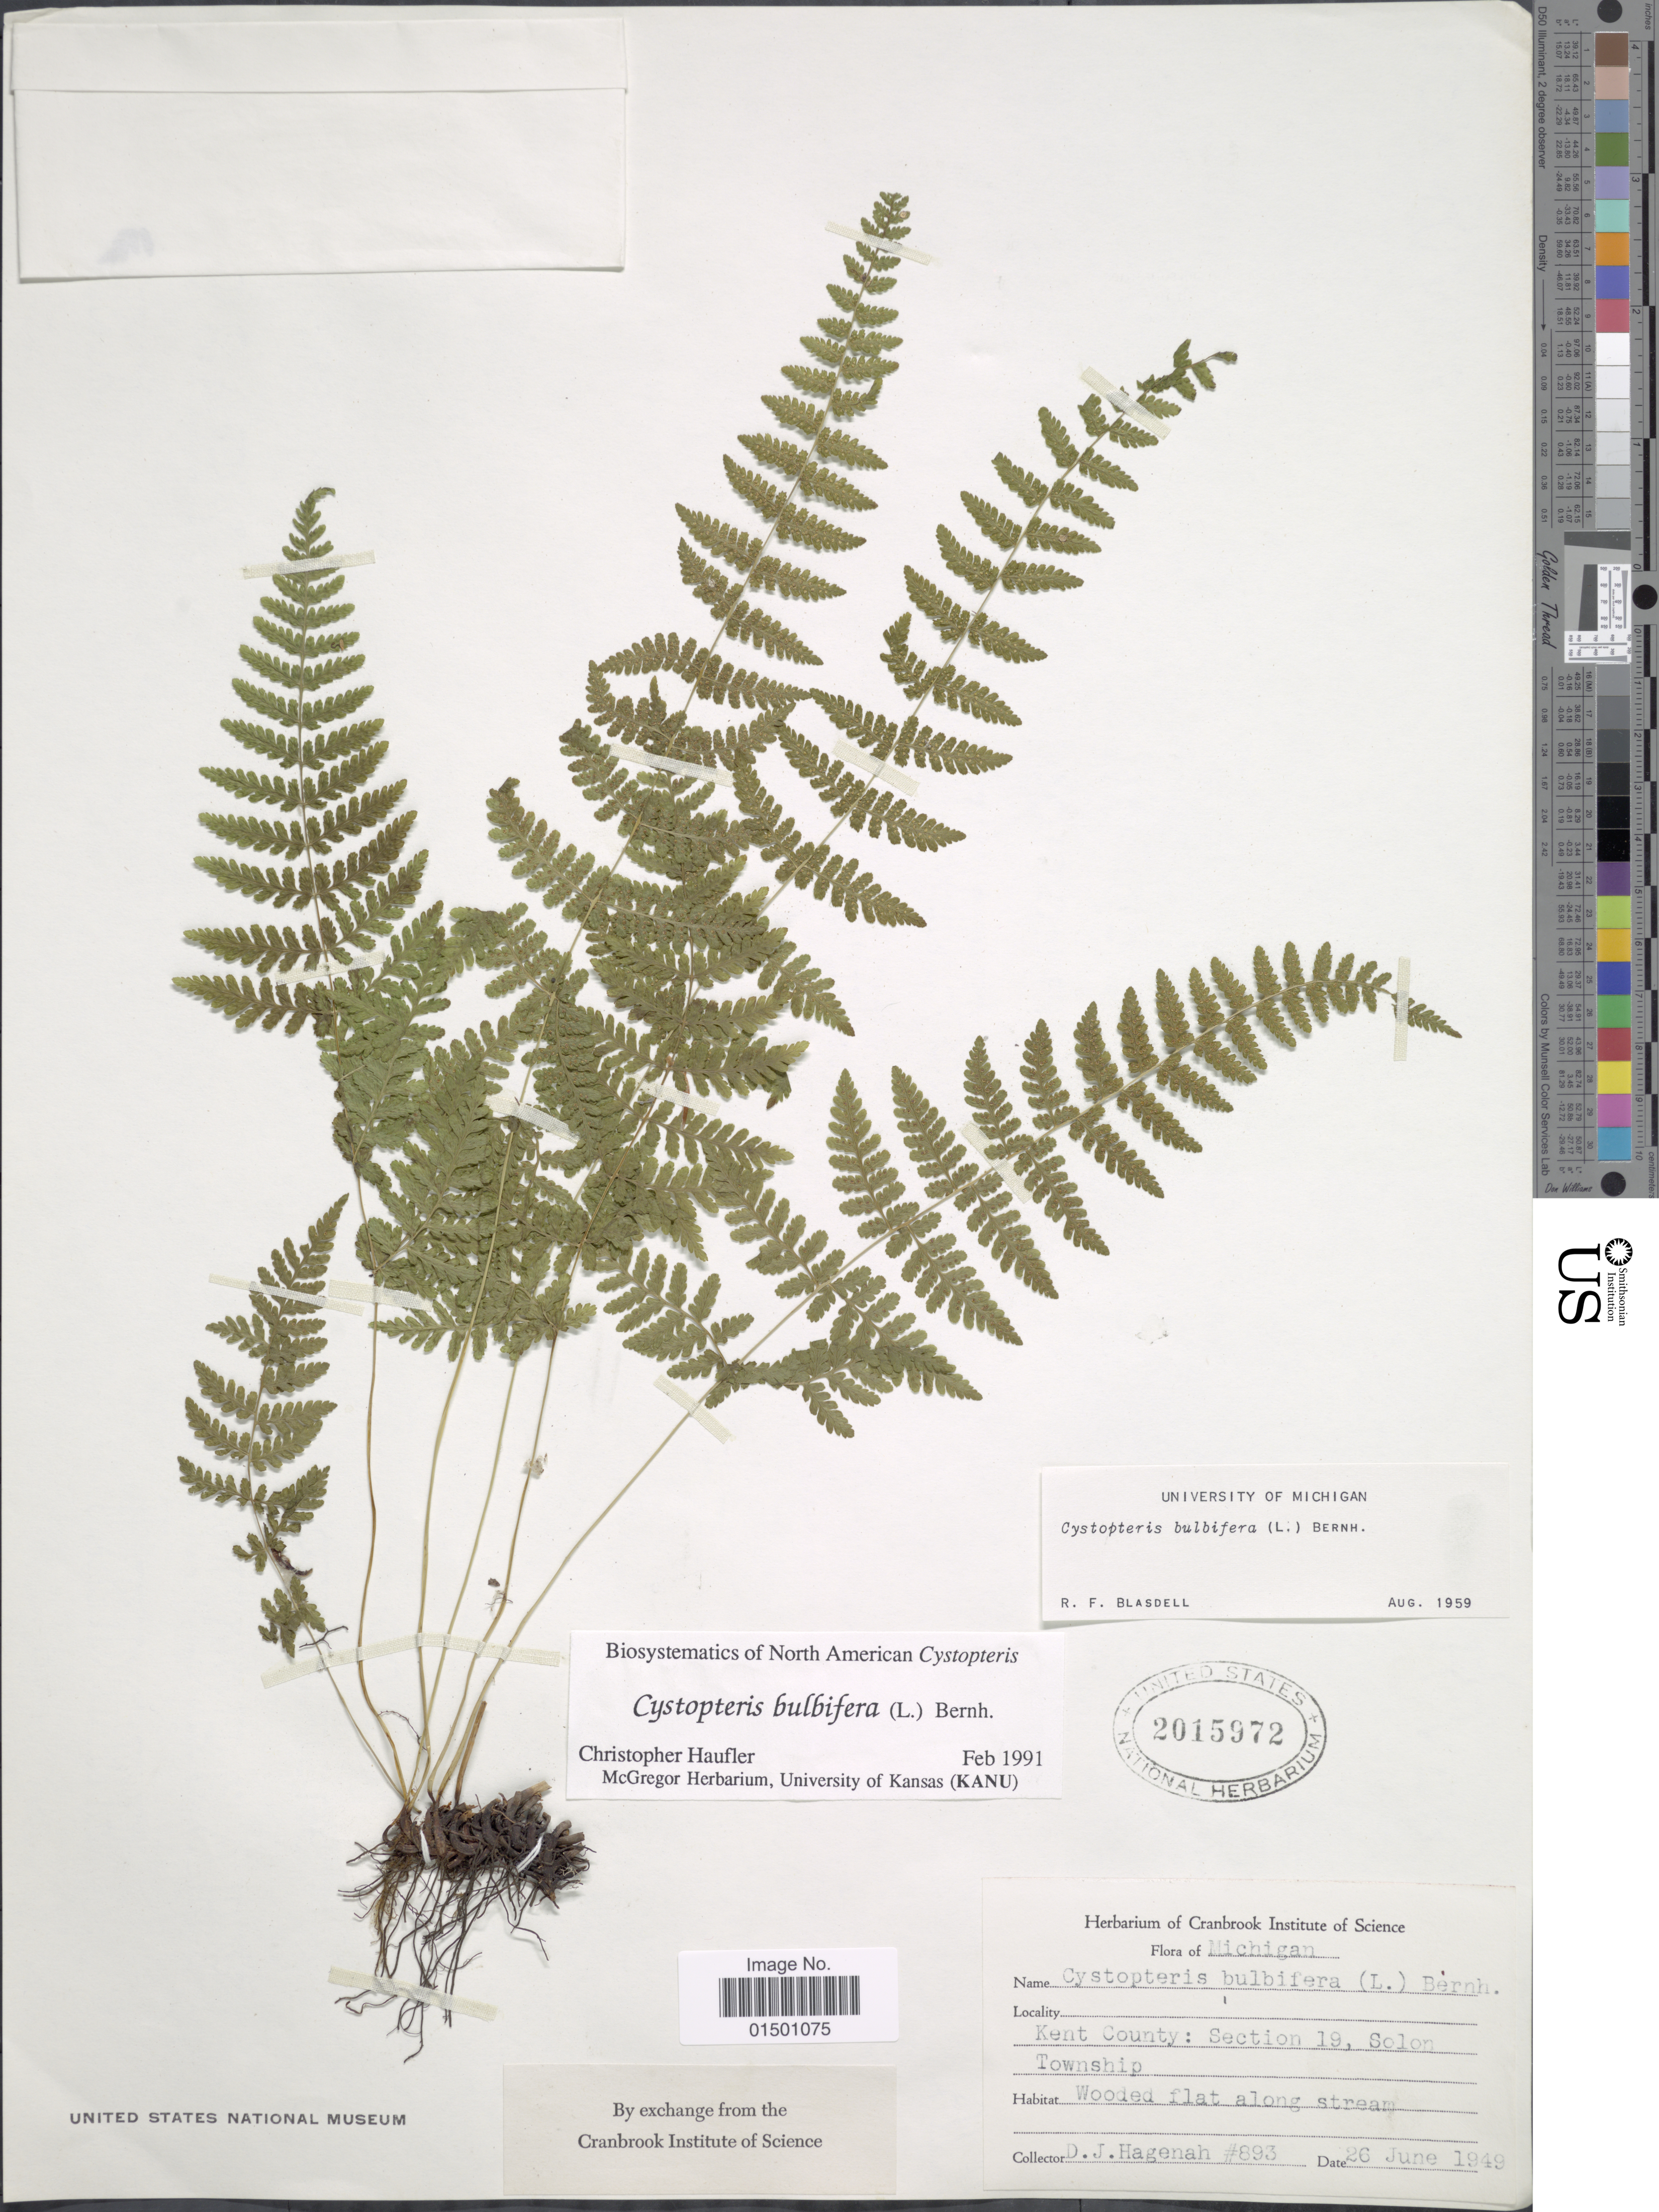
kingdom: Plantae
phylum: Tracheophyta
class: Polypodiopsida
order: Polypodiales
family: Cystopteridaceae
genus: Cystopteris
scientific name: Cystopteris bulbifera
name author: (L.) Bernh.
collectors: D. Hagenah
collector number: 893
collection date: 1949-06-26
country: United States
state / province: Michigan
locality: Kent County: Section 19, Solon Township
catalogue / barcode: US 2015972